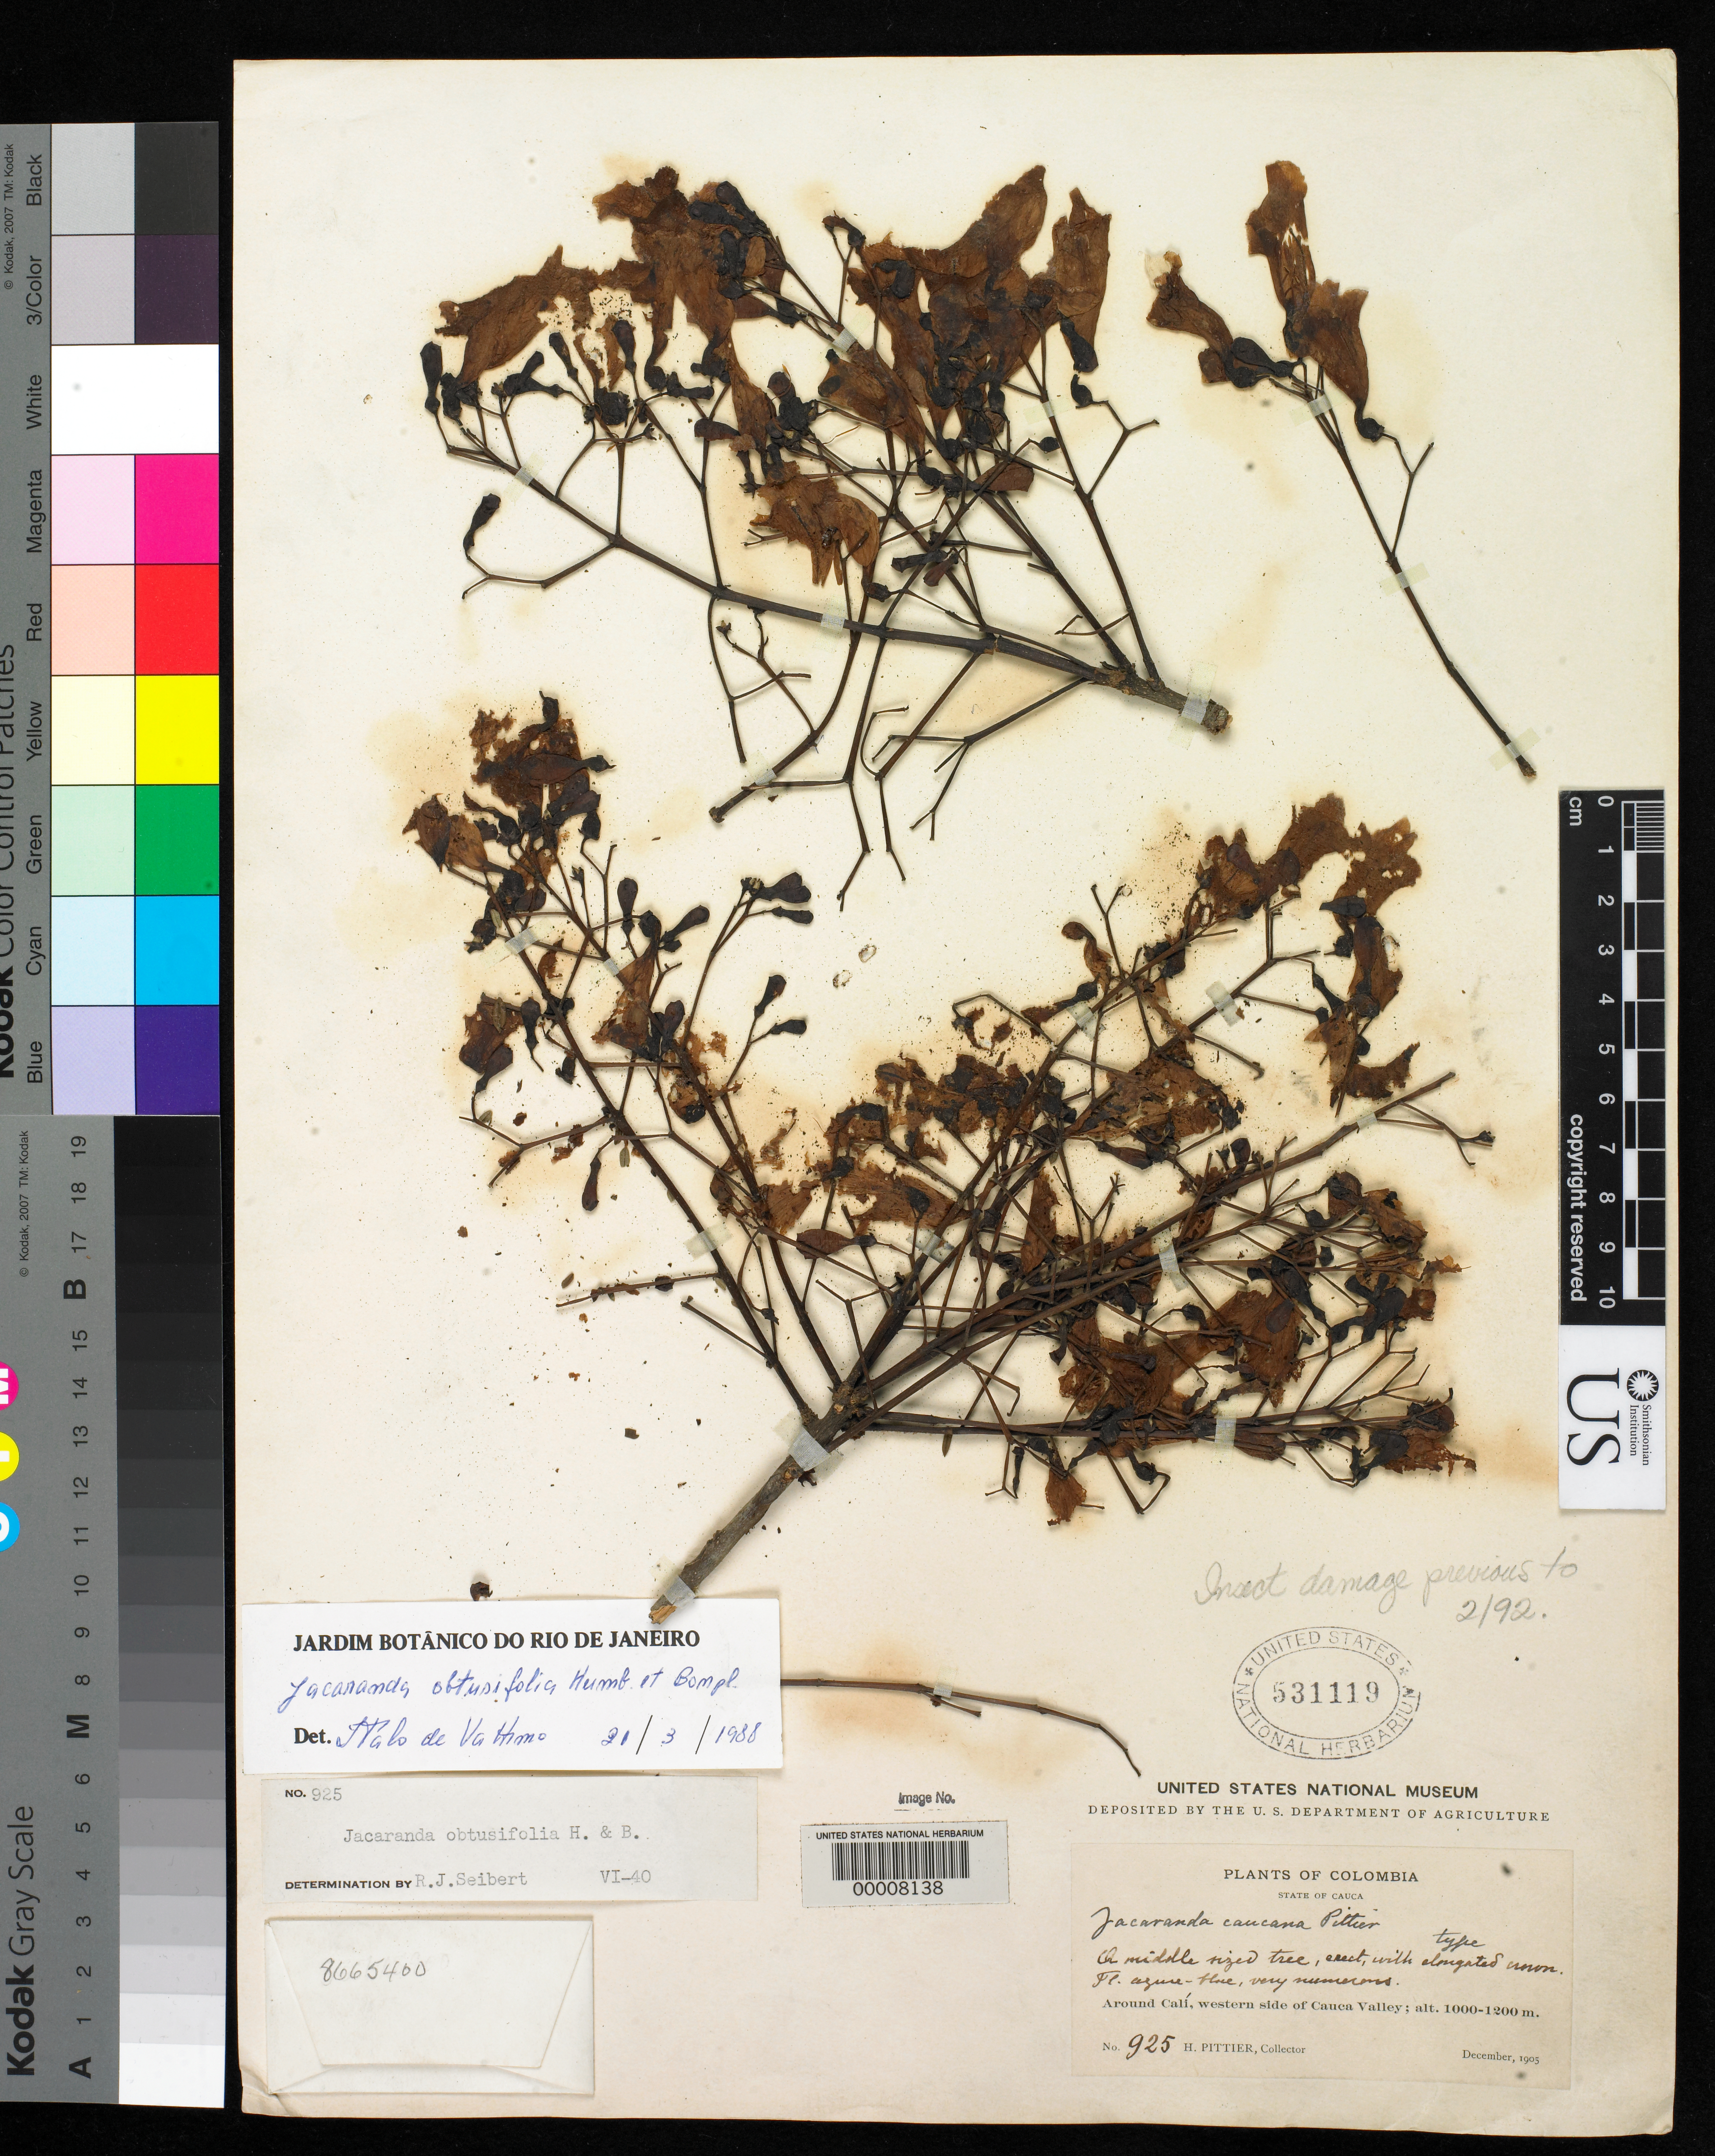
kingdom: Plantae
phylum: Tracheophyta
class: Magnoliopsida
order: Lamiales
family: Bignoniaceae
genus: Jacaranda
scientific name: Jacaranda caucana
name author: Pittier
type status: Holotype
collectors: H. F. Pittier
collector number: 925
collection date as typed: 01 Jan 1906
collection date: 1906-01-01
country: Colombia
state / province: Cauca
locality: Cali.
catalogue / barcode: US 531119